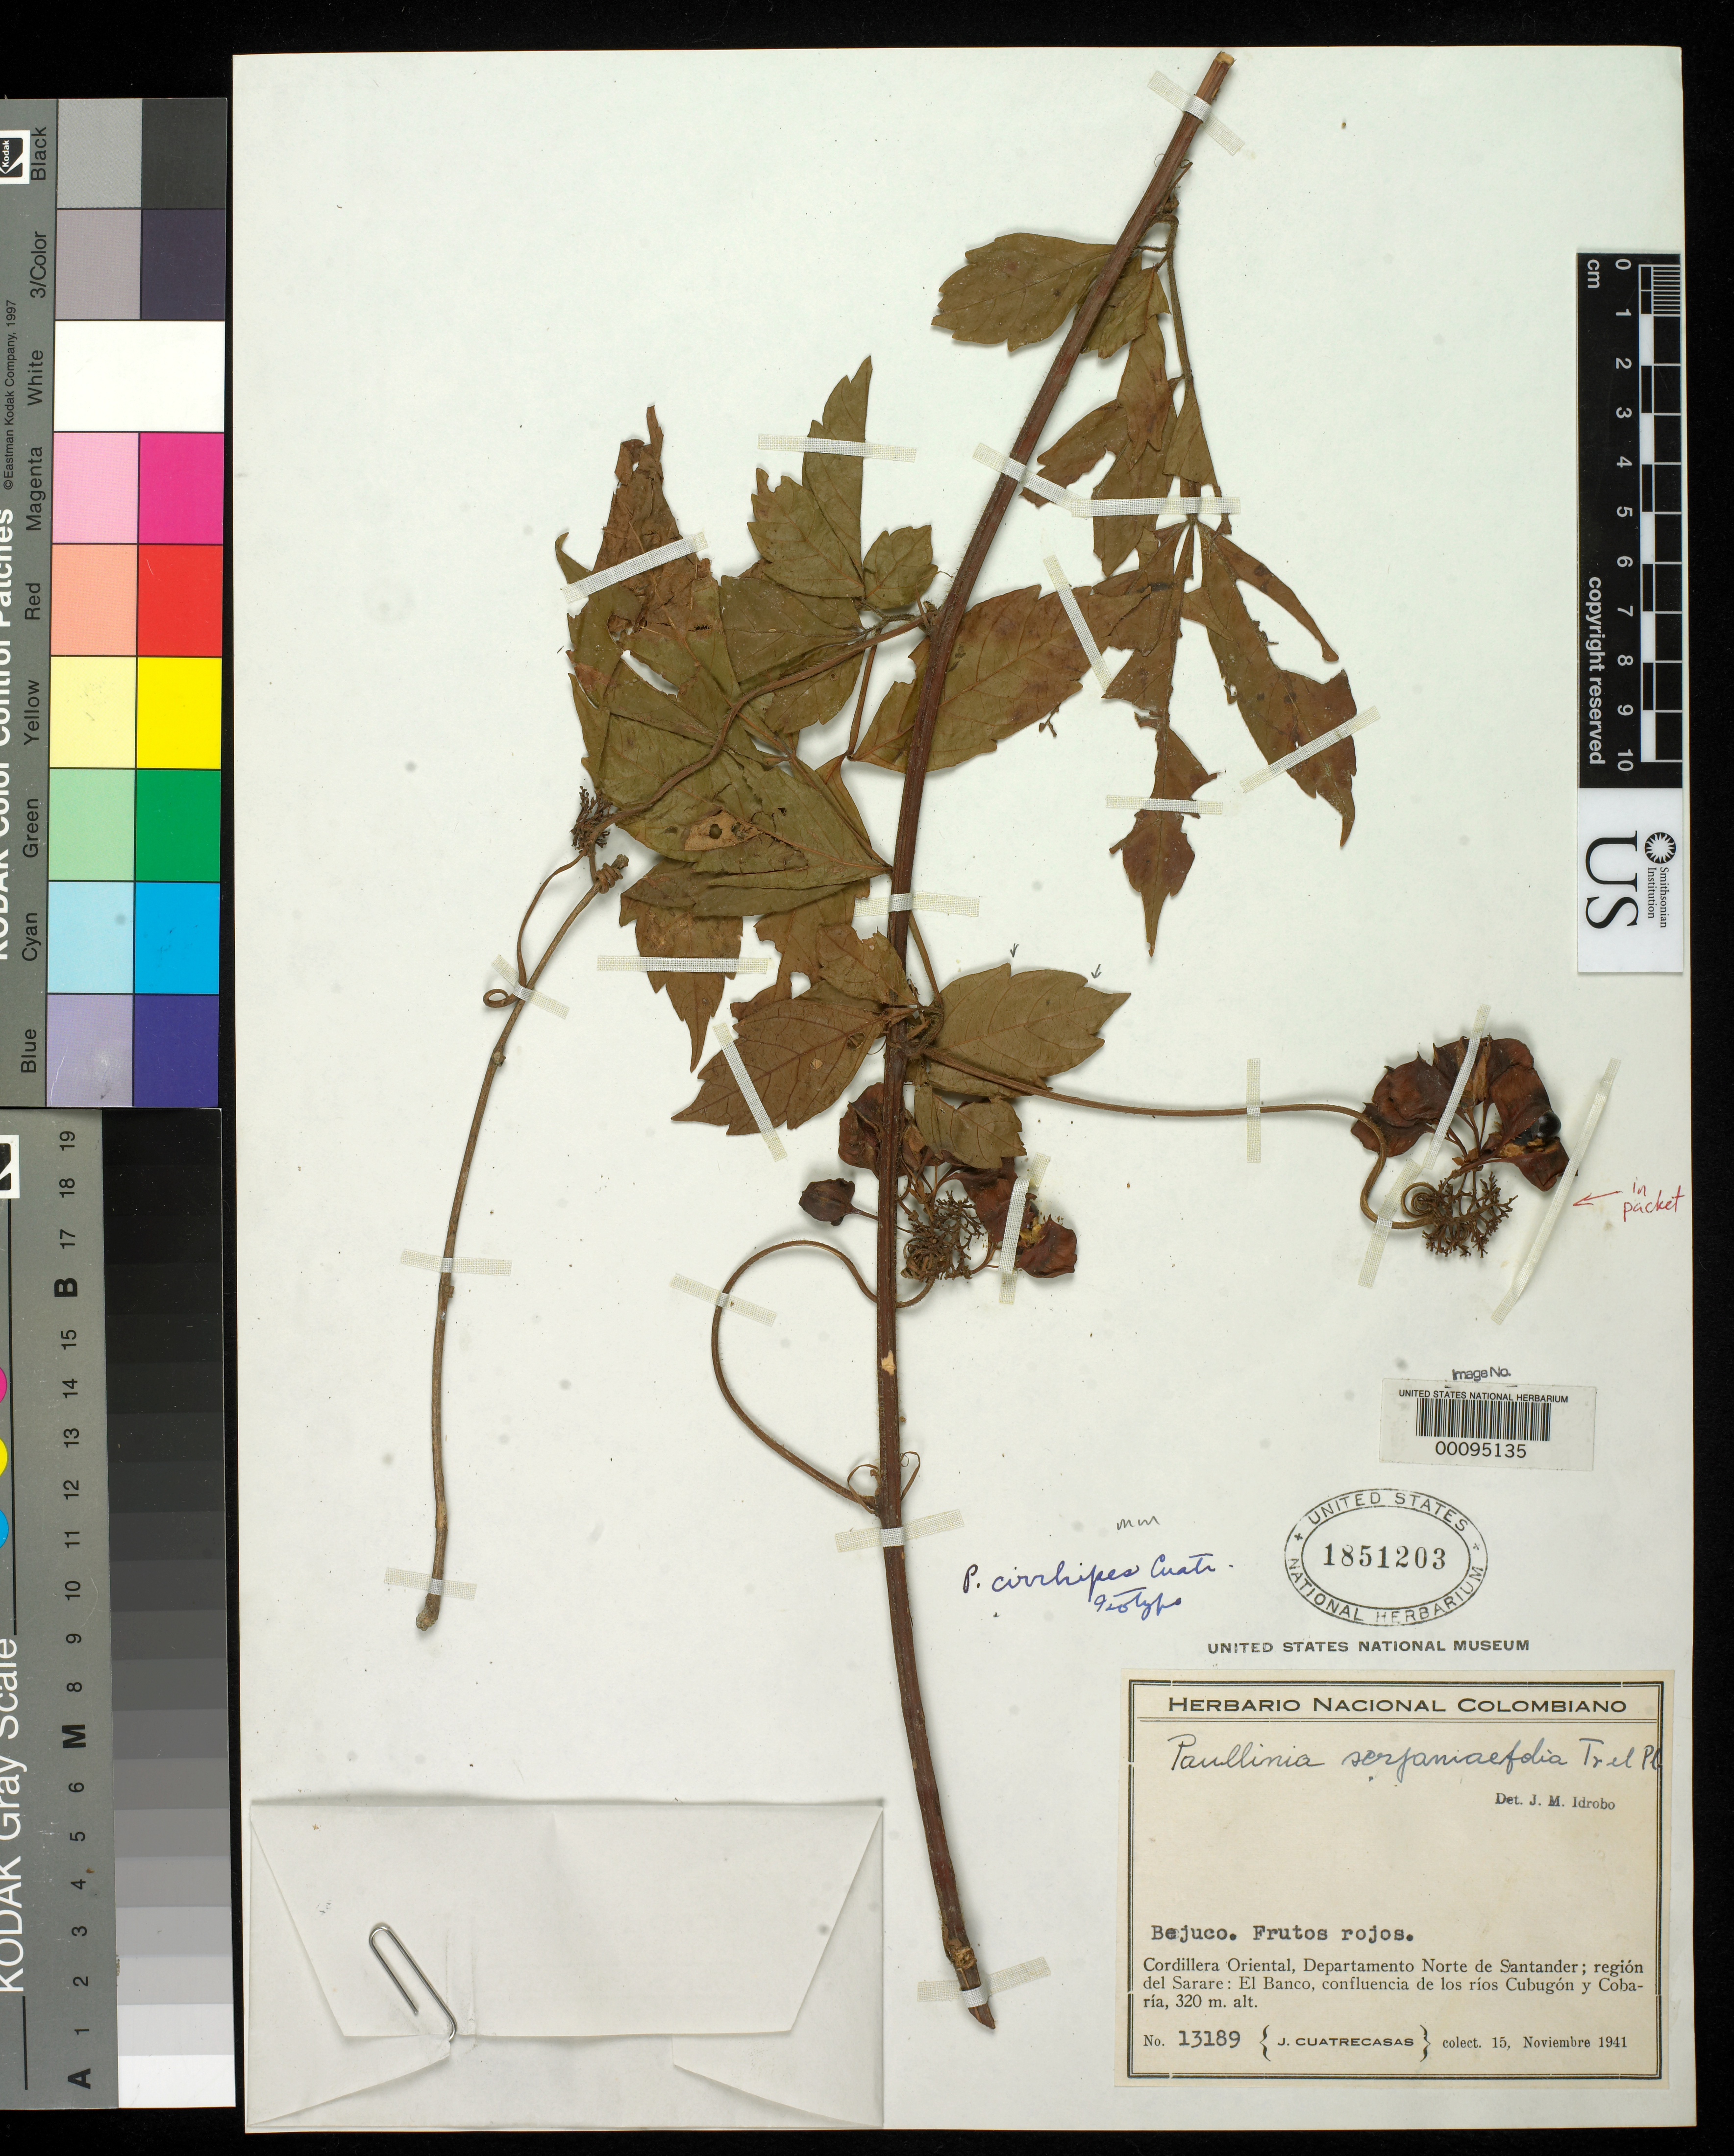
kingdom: Plantae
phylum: Tracheophyta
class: Magnoliopsida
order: Sapindales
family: Sapindaceae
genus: Paullinia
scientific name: Paullinia cirrhipes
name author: Cuatrec.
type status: Isotype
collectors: J. Cuatrecasas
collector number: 13189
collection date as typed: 15 Nov 1941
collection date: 1941-11-15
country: Colombia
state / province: Norte de Santander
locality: Sarare region, El Banco.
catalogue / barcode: US 1851203